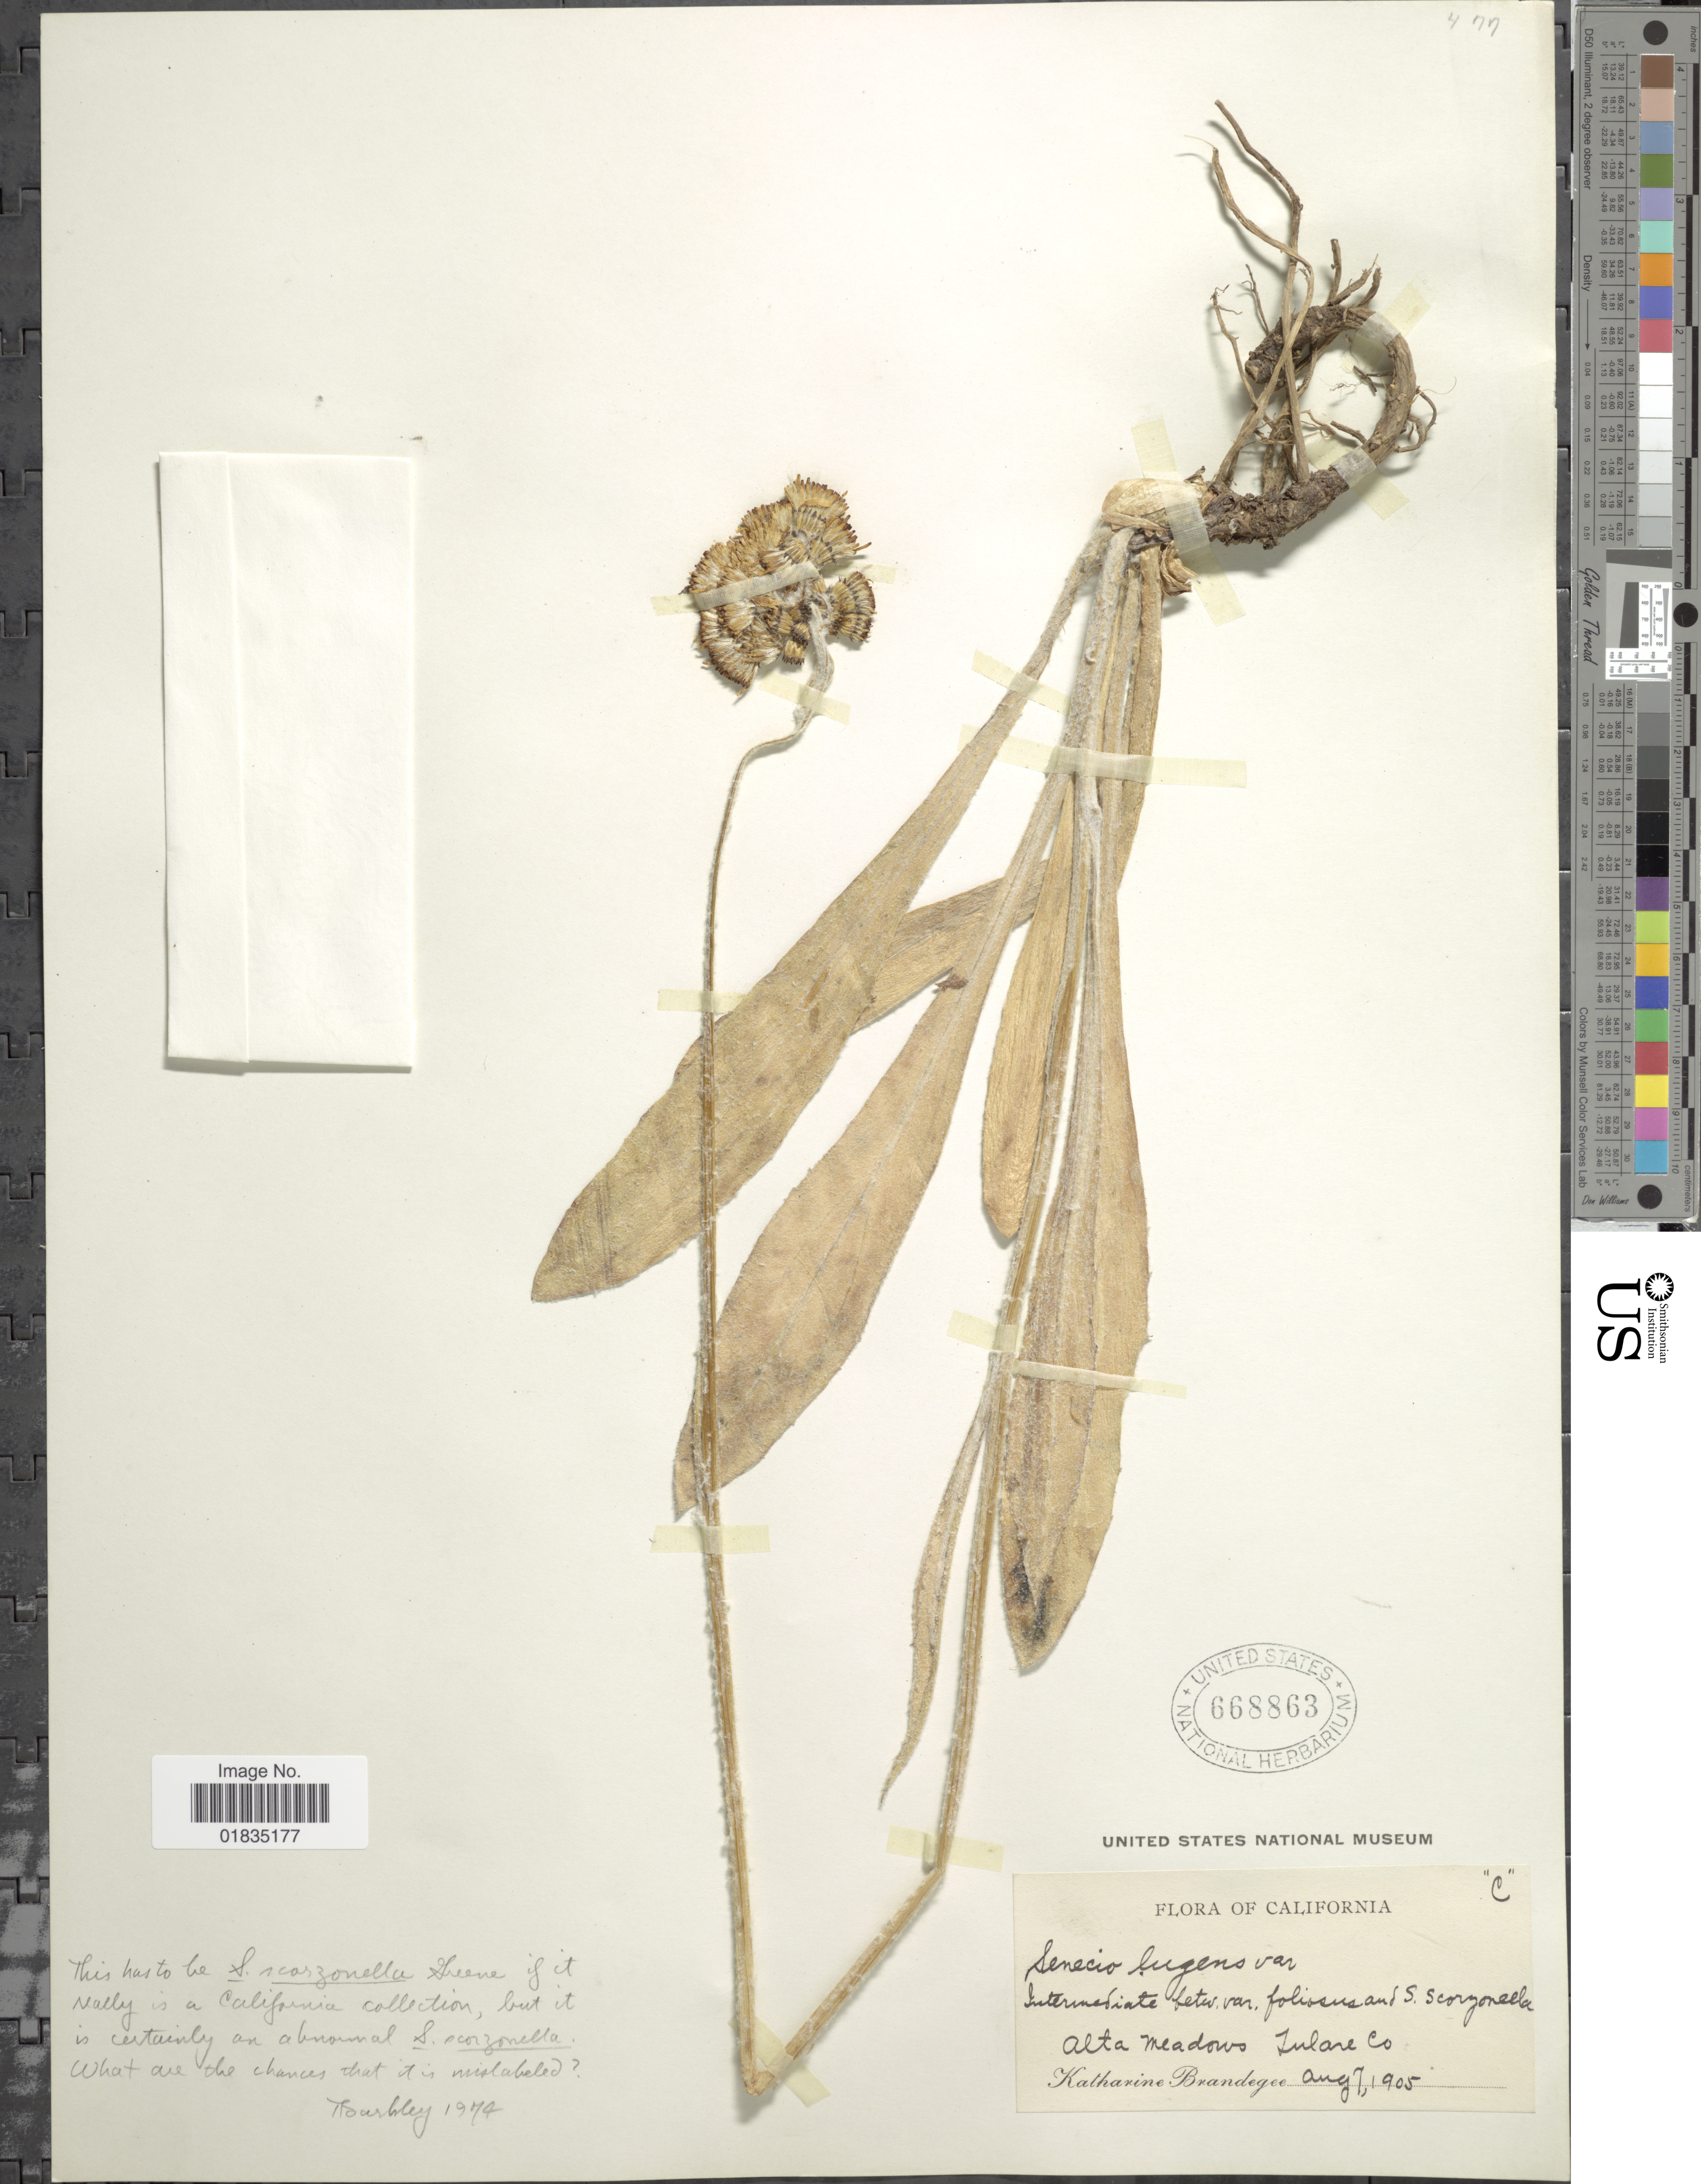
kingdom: Plantae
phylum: Tracheophyta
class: Magnoliopsida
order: Asterales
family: Asteraceae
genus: Senecio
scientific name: Senecio scorzonella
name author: Greene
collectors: M. K. Brandegee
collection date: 1905-08-07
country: United States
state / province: California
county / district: Tulare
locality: Alta Meadows Tulare Co.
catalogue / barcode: US 668863